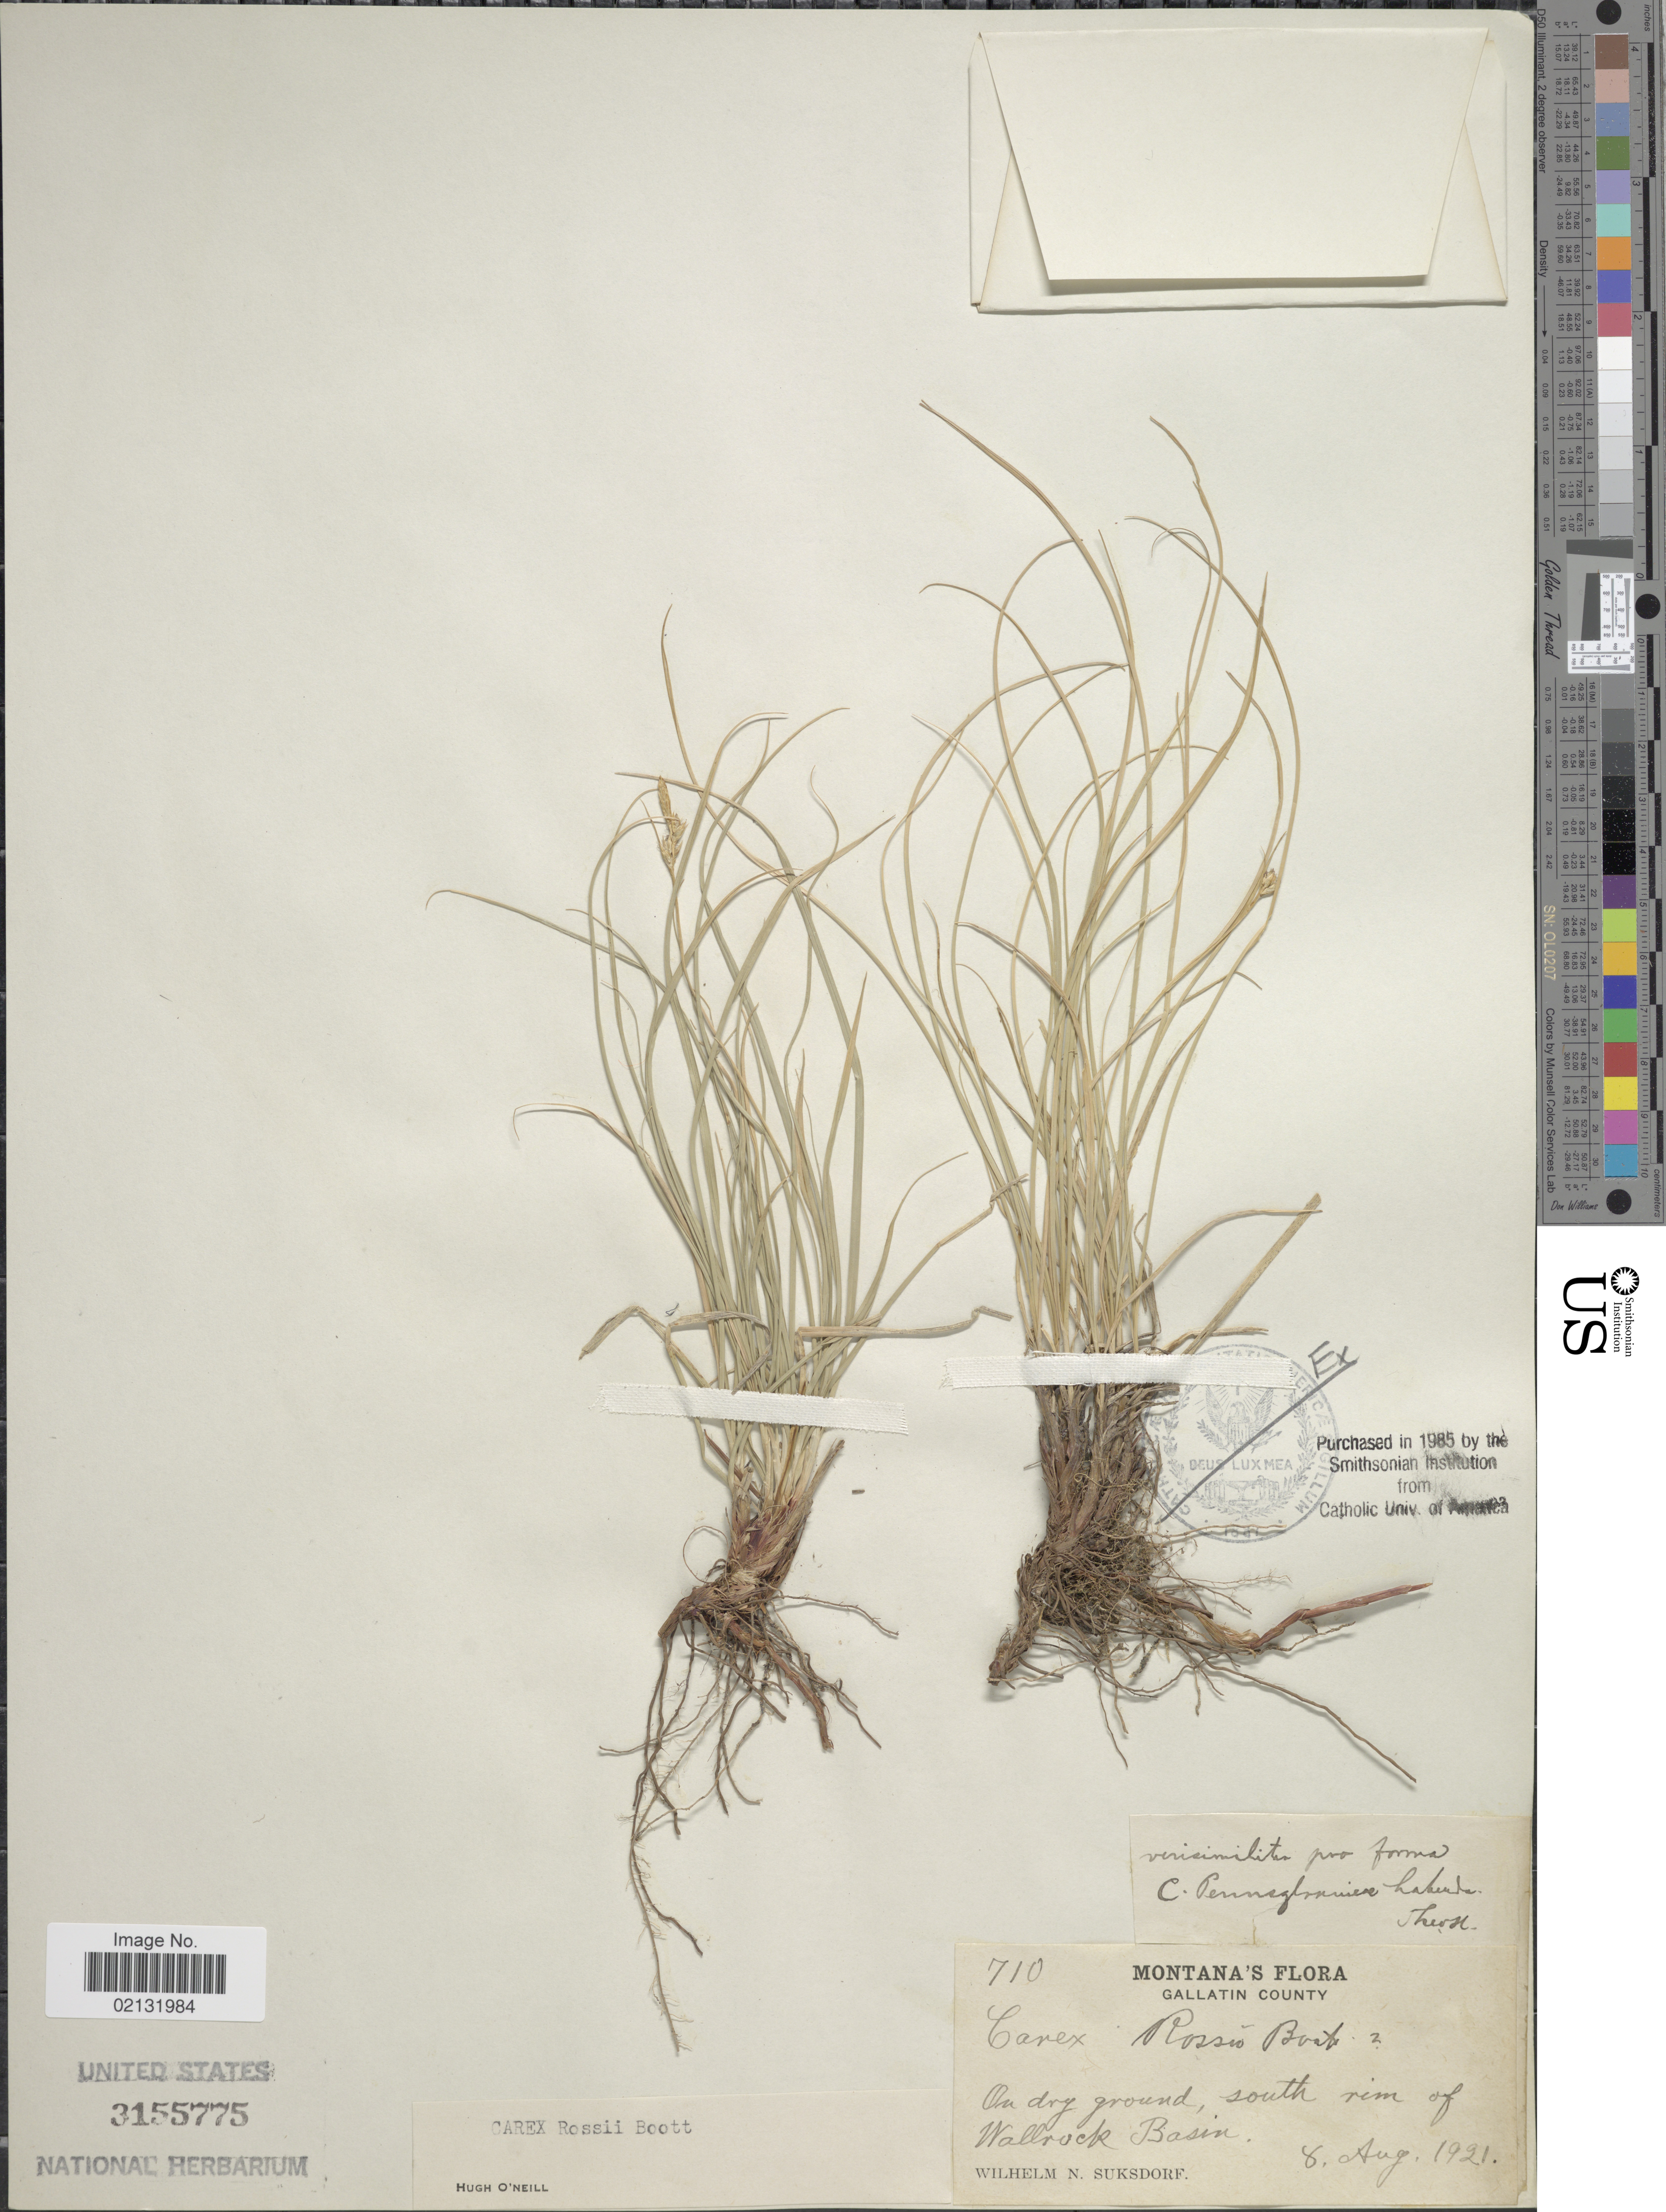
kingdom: Plantae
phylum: Tracheophyta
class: Liliopsida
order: Poales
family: Cyperaceae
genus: Carex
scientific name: Carex rossii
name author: Boott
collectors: W. N. Suksdorf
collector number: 710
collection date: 1921-08-08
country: United States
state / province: Montana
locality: On dry ground, south rim of Wallrock Basin. Gallatin County.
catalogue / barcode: US 3155775